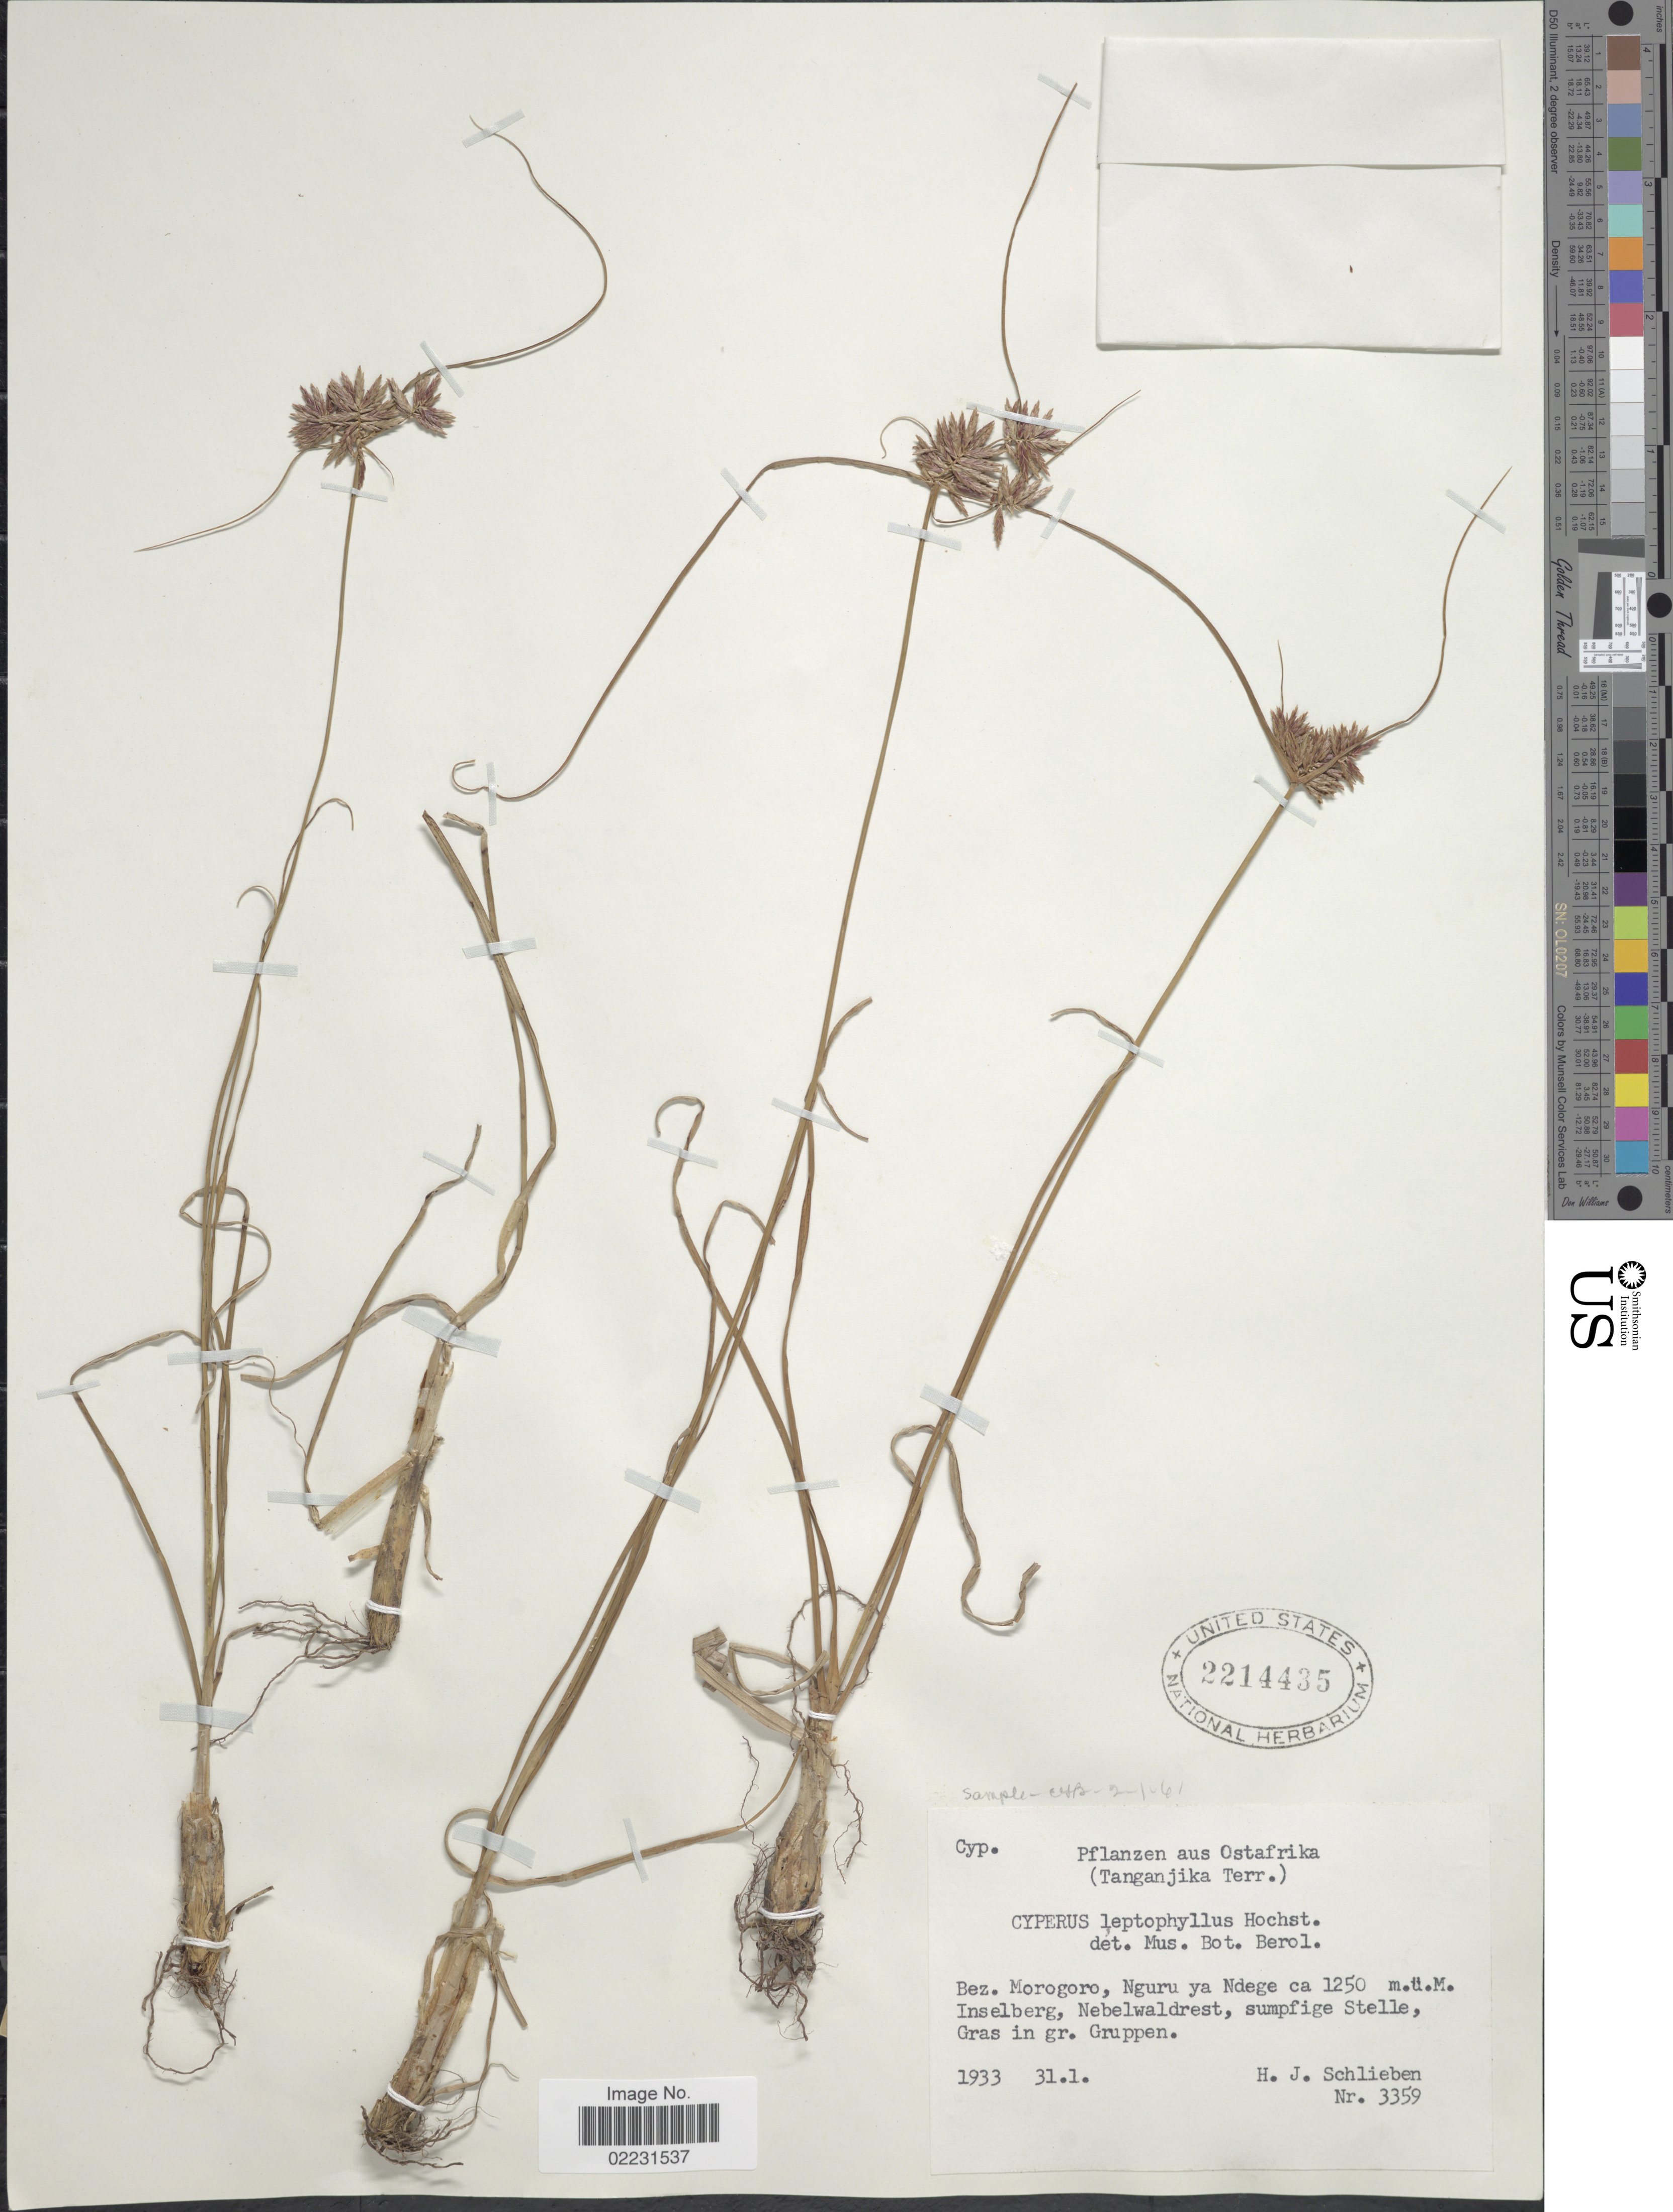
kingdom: Plantae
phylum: Tracheophyta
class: Liliopsida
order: Poales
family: Cyperaceae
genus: Cyperus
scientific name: Cyperus amauropus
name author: Steud.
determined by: Strong, Mark T., (BOT), Smithsonian Institution - National Museum of Natural History (UNITED STATES)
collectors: H. J. Schlieben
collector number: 3359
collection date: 1933-01-31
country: Tanzania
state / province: Morogoro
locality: Bez. Morogor, Nguru ya Ndege. Inselberg, Nebelwaldrest, sumpfige Stelle.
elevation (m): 1250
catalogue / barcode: US 2214435